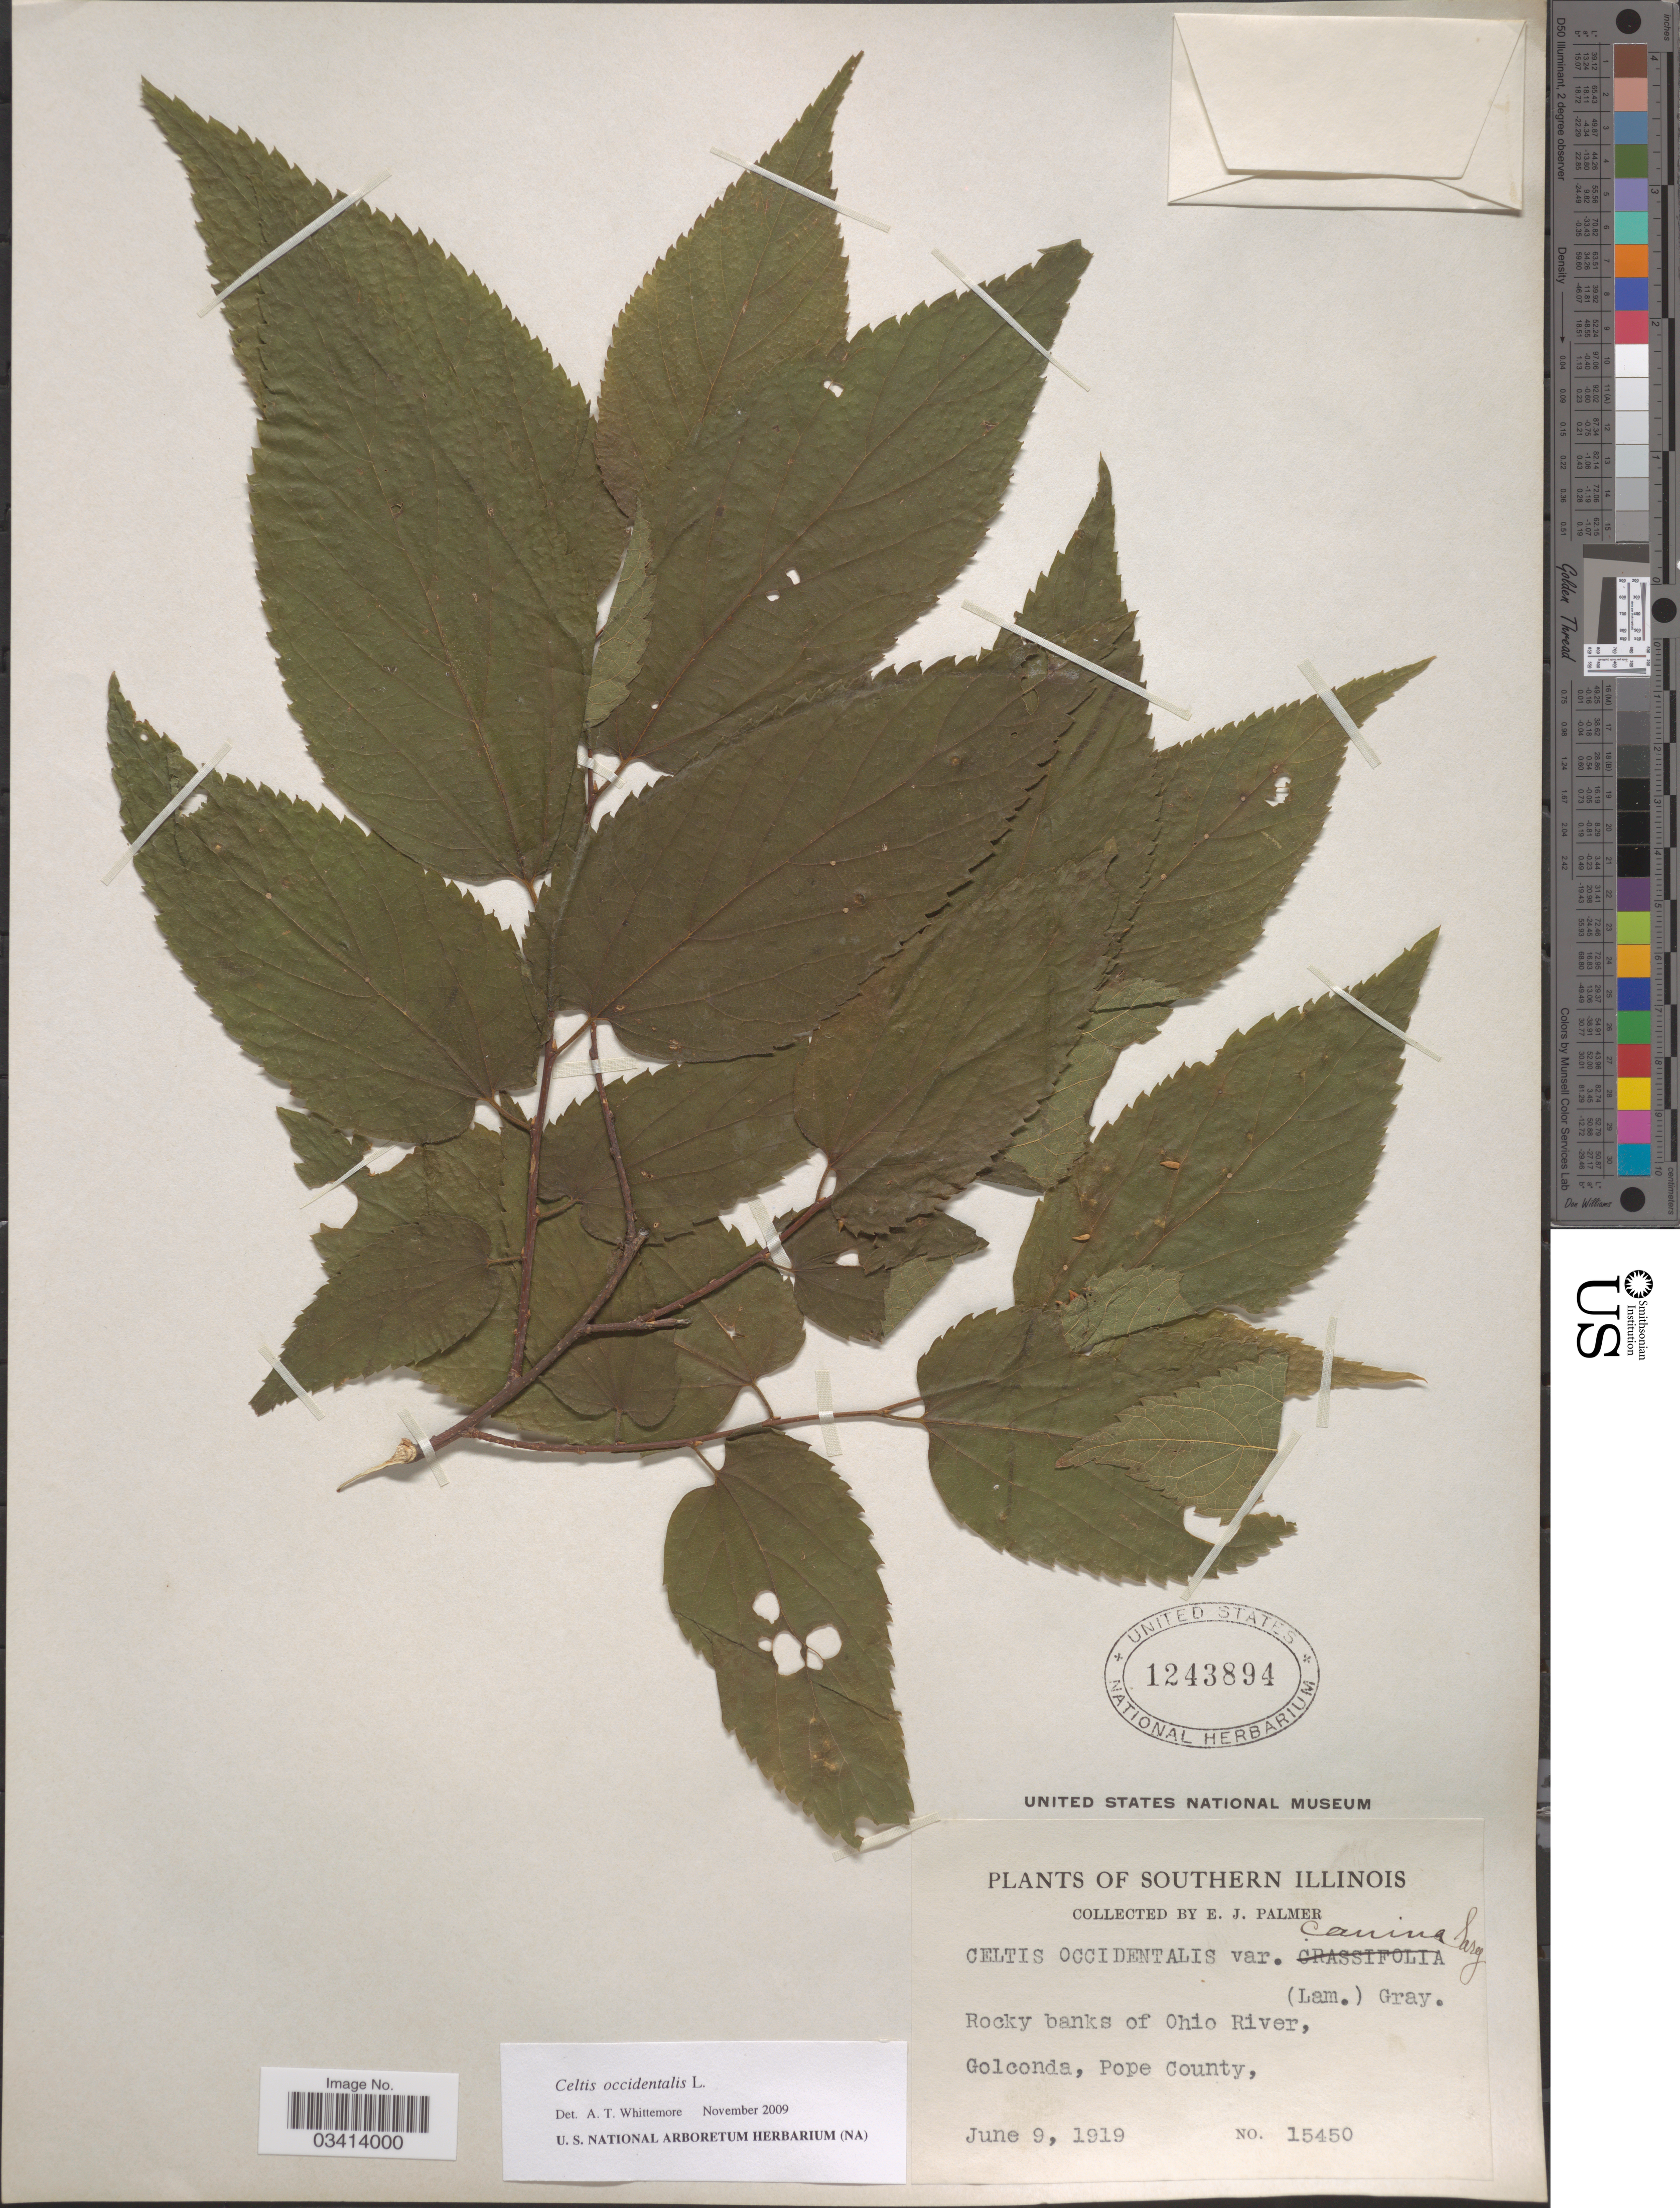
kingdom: Plantae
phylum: Tracheophyta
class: Magnoliopsida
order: Rosales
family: Cannabaceae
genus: Celtis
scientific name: Celtis occidentalis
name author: L.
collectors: E. J. Palmer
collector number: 15450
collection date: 1919-06-09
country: United States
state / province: Illinois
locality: Southern Illinois. Rocky banks of Ohio River, Golconda, Pope County.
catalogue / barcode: US 1243894